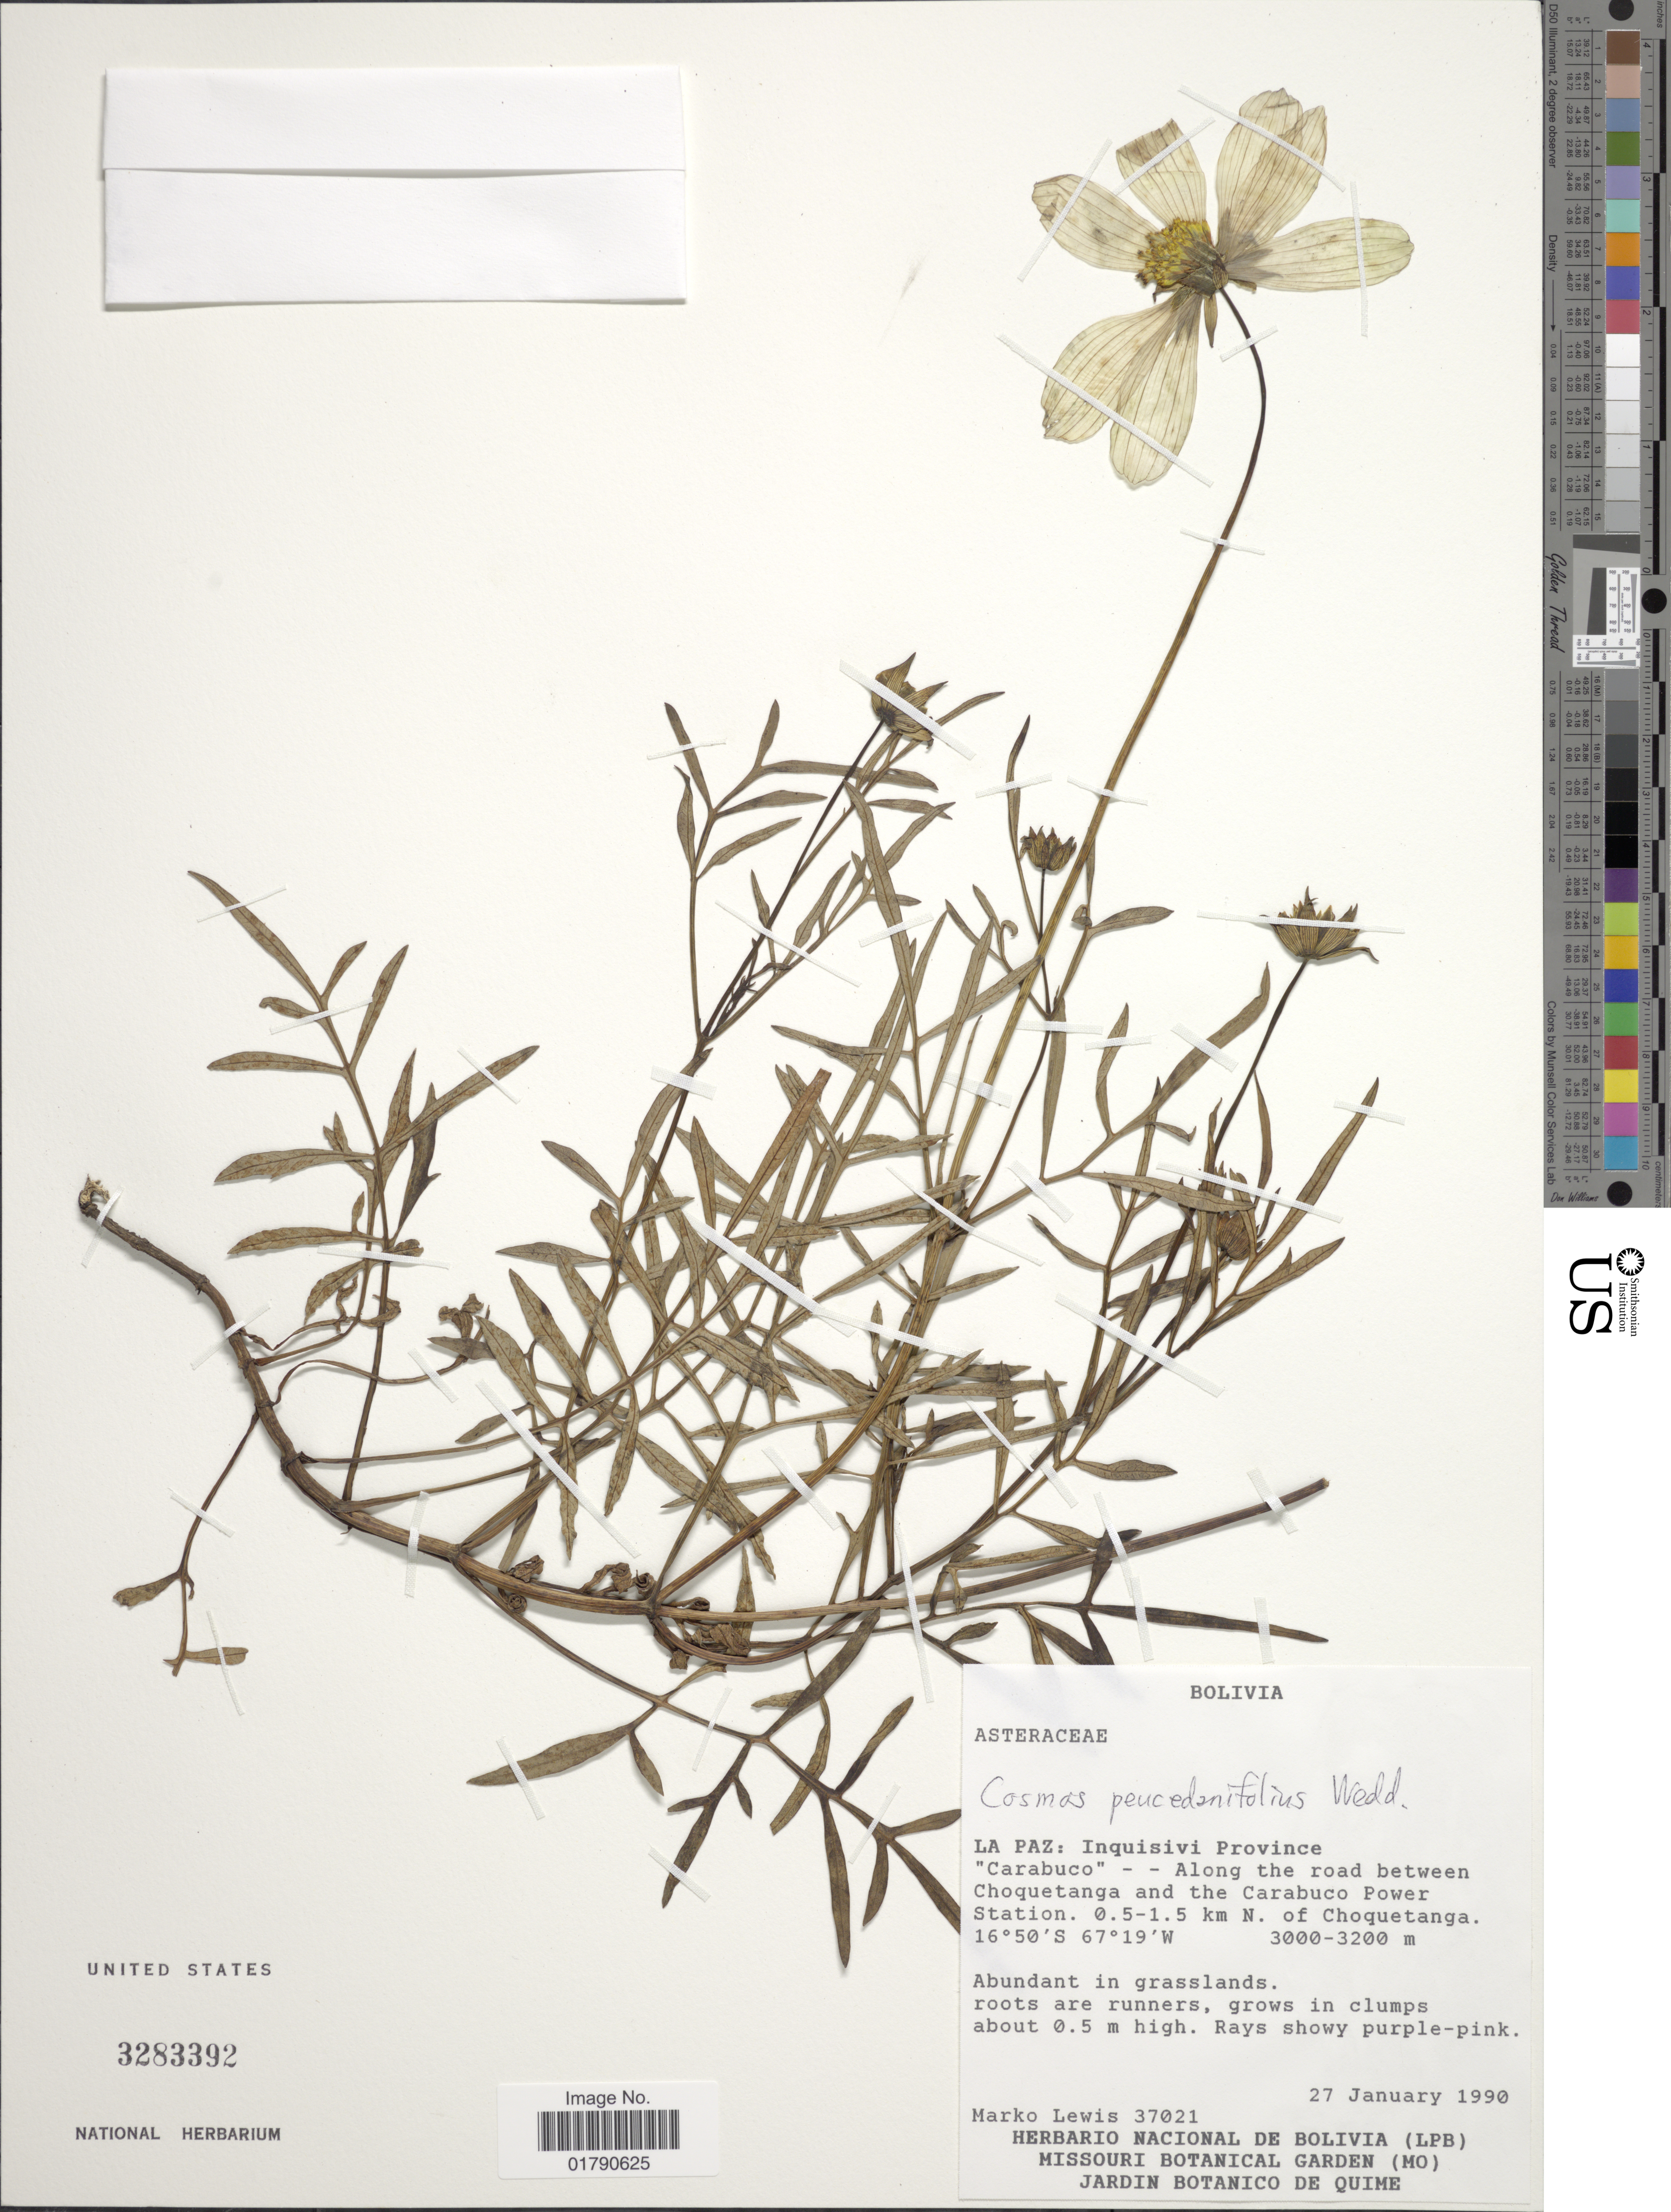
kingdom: Plantae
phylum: Tracheophyta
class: Magnoliopsida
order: Asterales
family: Asteraceae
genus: Cosmos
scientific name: Cosmos peucedanifolius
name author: Wedd.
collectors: M. A. Lewis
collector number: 37021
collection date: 1990-01-27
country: Bolivia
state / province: La Paz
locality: Inquisivi Province, Carabuco, along the road betweedn Choquetanga and the Carabuco Power Station, 0.5-1.5 km N of Choquetanga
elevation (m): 3000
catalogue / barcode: US 3283392